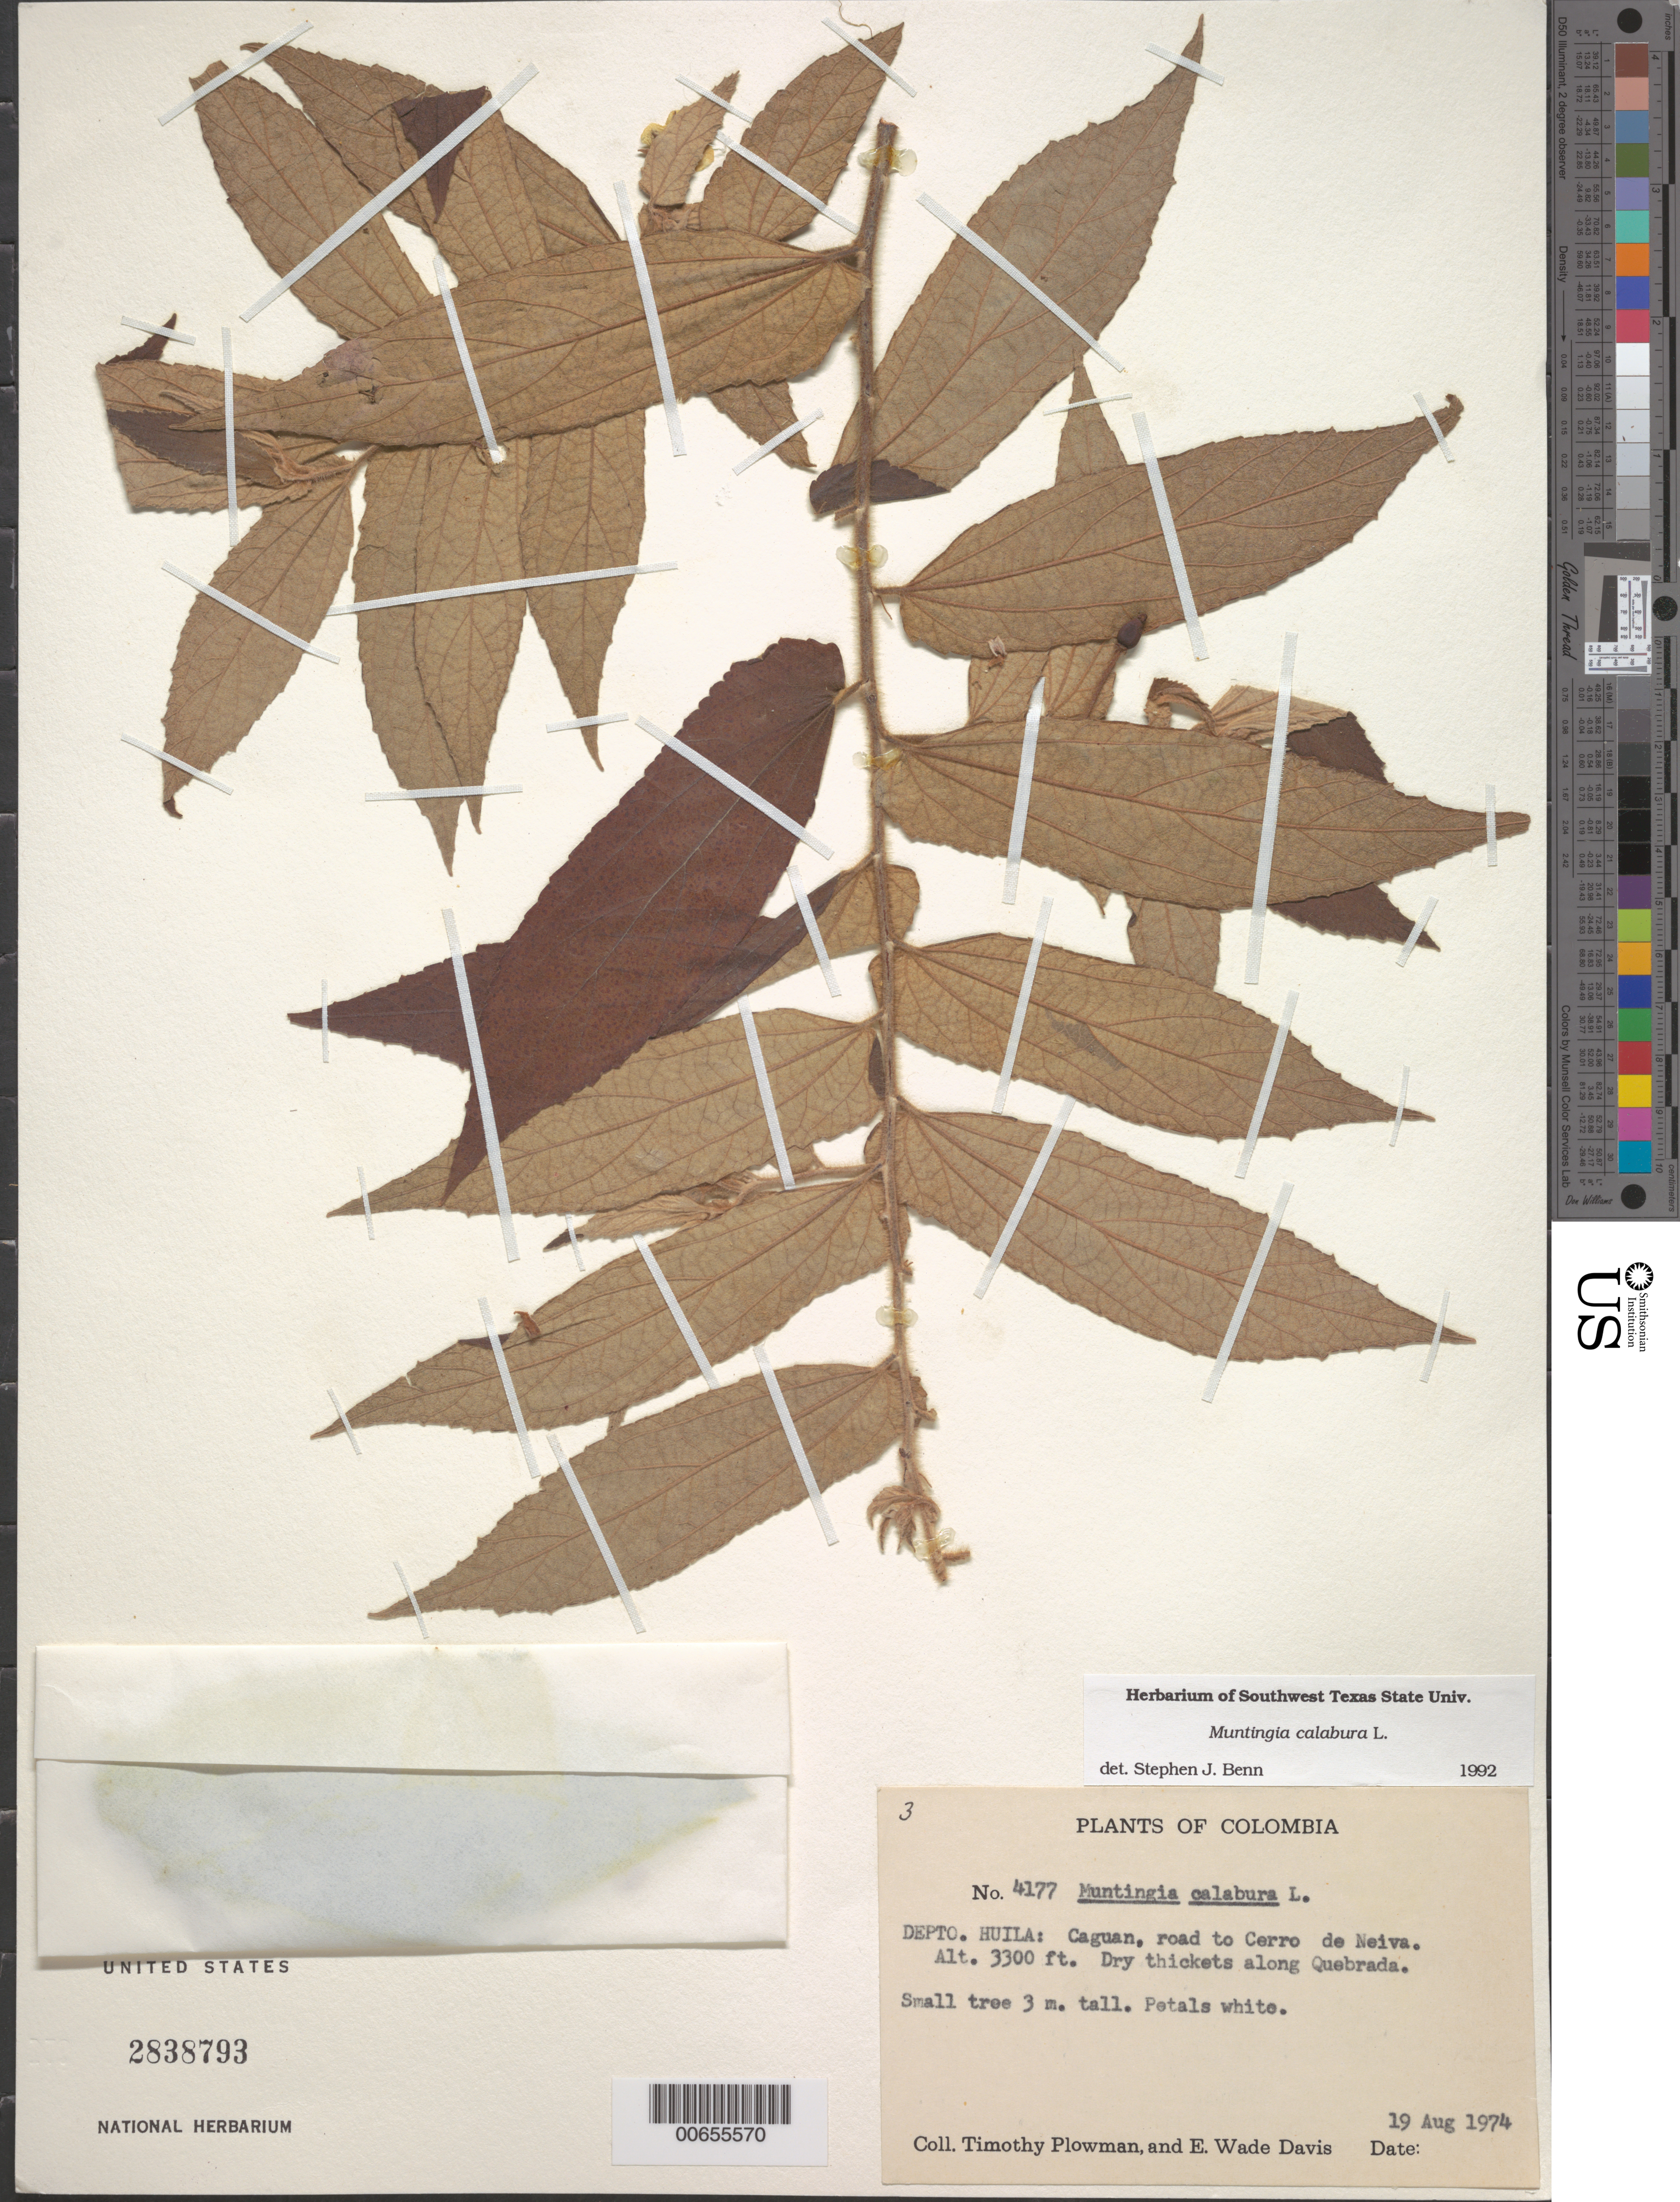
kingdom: Plantae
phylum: Tracheophyta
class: Magnoliopsida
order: Malvales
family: Muntingiaceae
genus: Muntingia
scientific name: Muntingia calabura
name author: L.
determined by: Benn, S. J.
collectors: T. Plowman & E. W. Davis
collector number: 4177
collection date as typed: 19 Aug 1974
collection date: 1974-08-19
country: Colombia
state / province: Huila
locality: Estadero Boho near Fuentes Termales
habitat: Dry thickets along Quebrada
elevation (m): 3100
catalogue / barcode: US 2838793